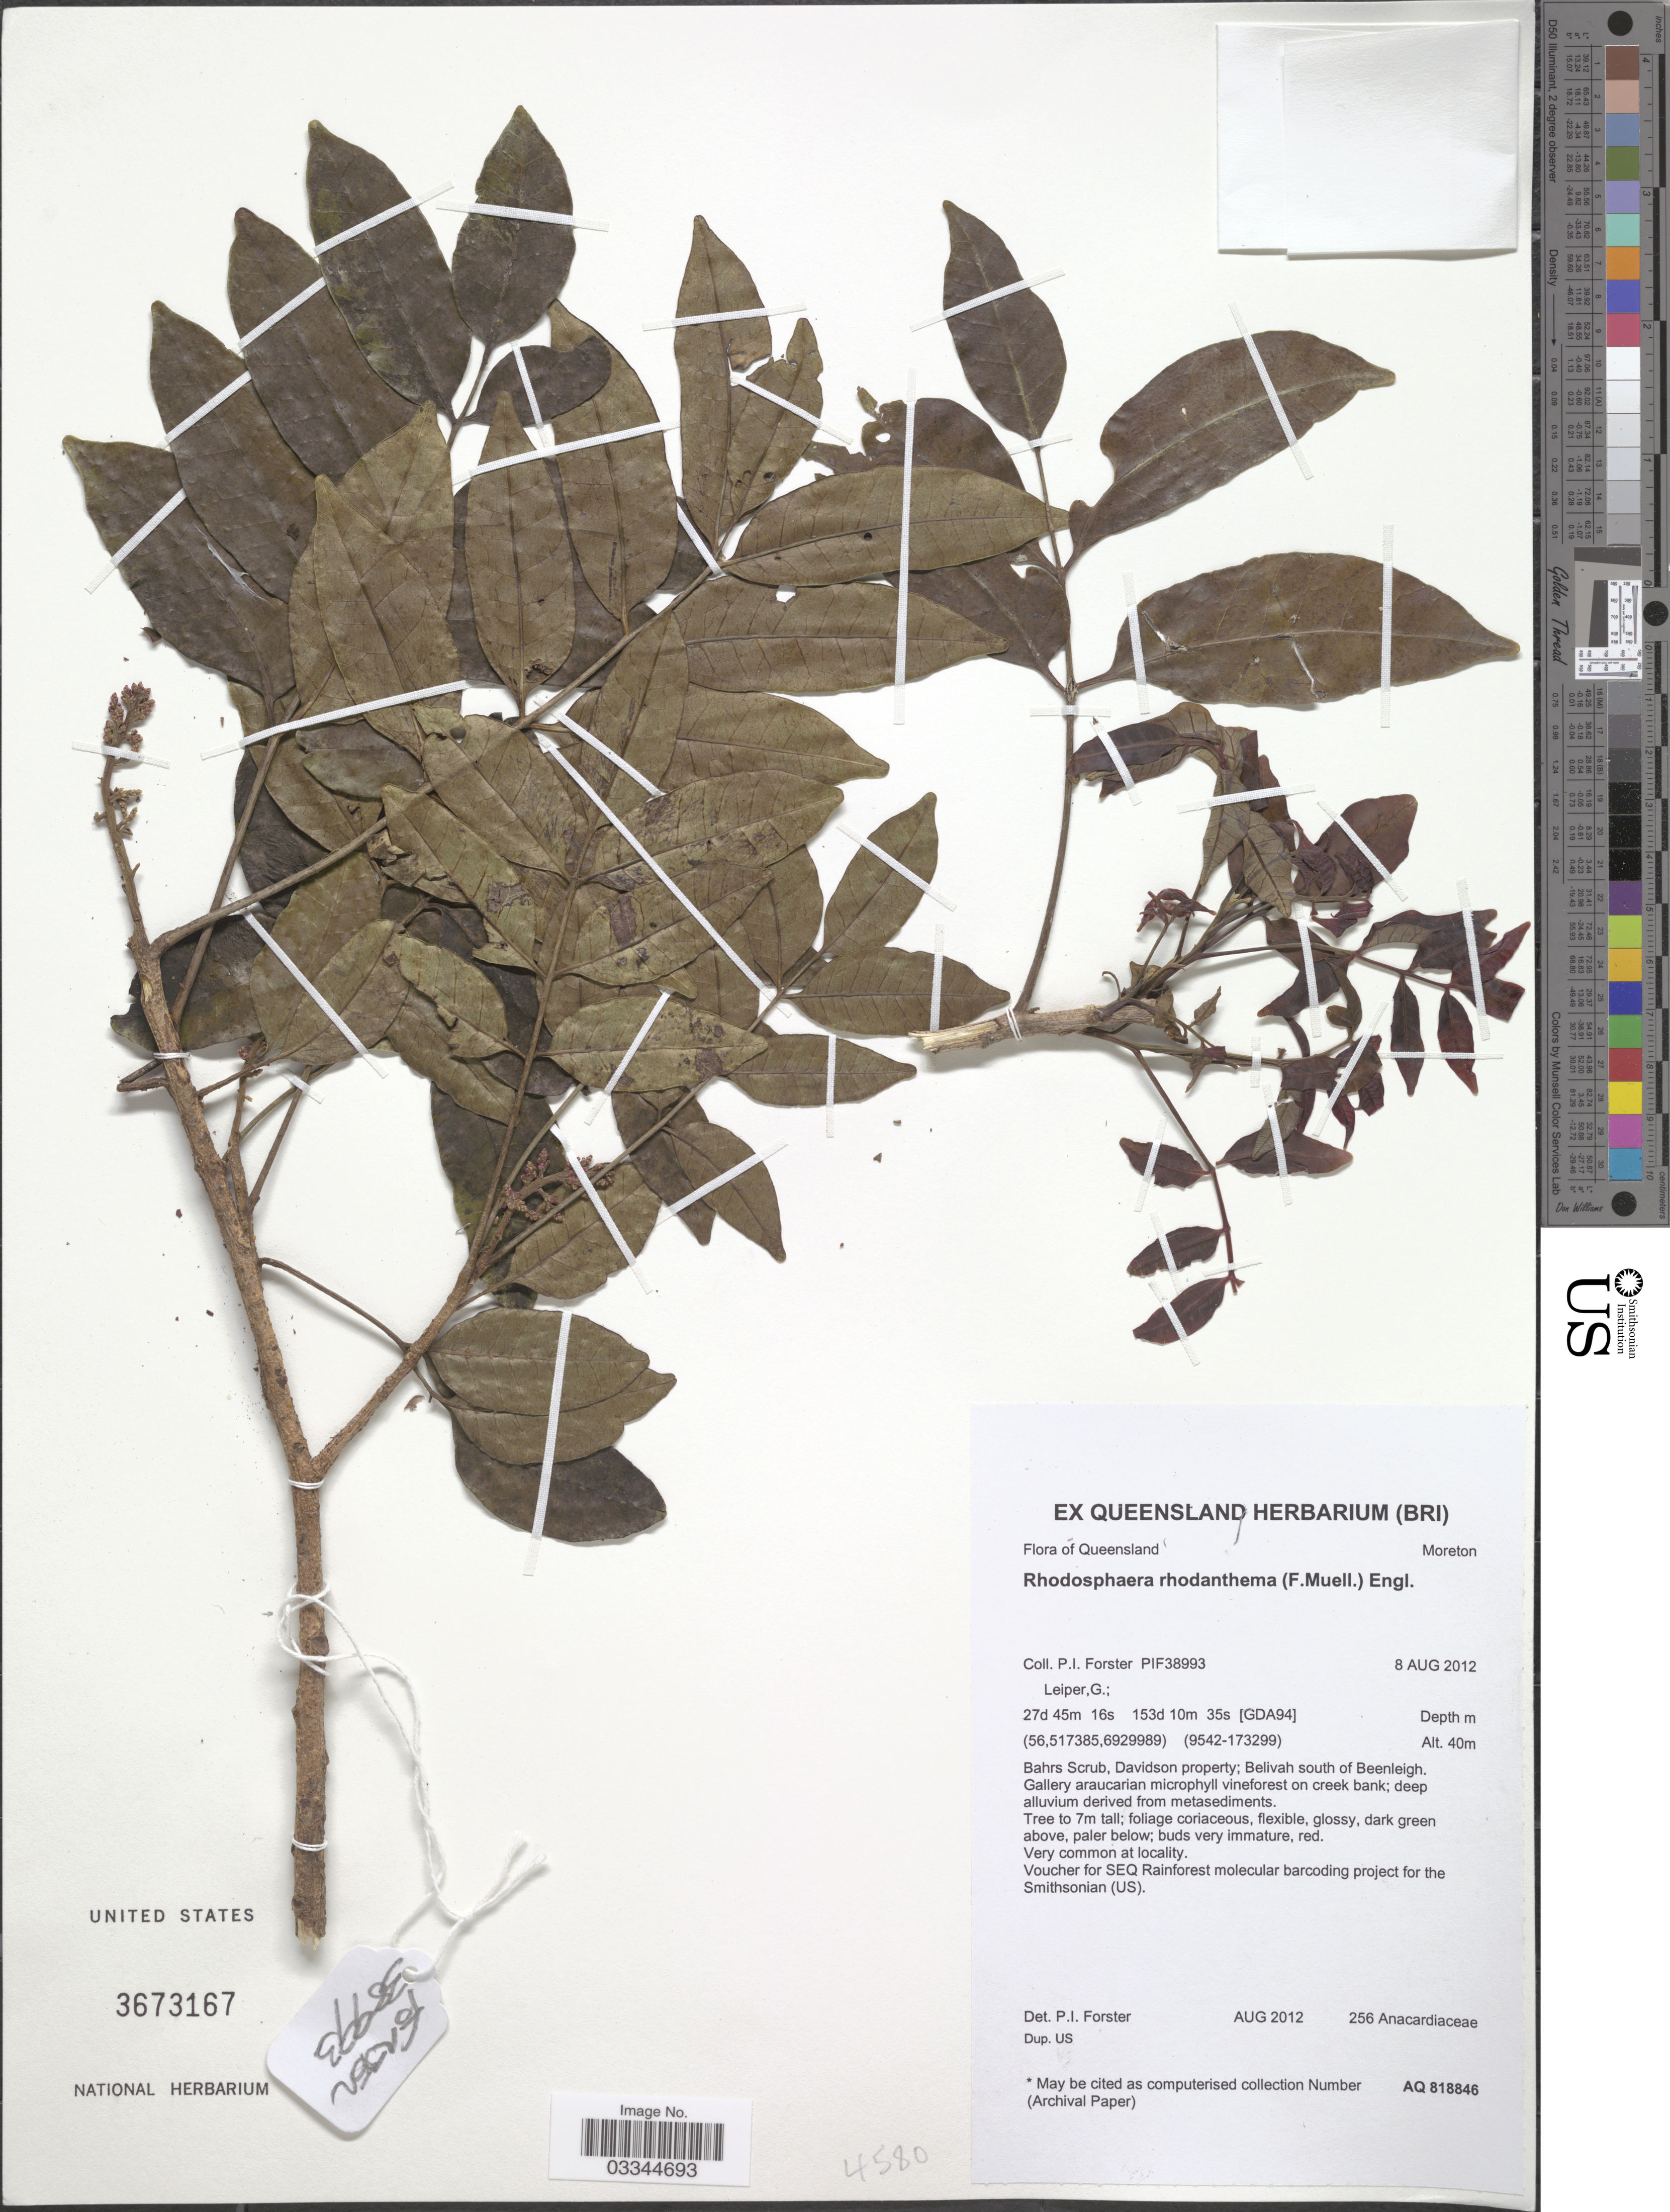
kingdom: Plantae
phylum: Tracheophyta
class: Magnoliopsida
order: Sapindales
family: Anacardiaceae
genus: Rhodosphaera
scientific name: Rhodosphaera rhodanthema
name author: (F. Muell.) Engl.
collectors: P. Forster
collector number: PIF38993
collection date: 2012-08-08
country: Australia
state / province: Queensland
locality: Moreton, Bahrs Scrub, Davidson property; Belivah south of Beenleigh [GDA94].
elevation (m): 40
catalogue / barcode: US 3673167